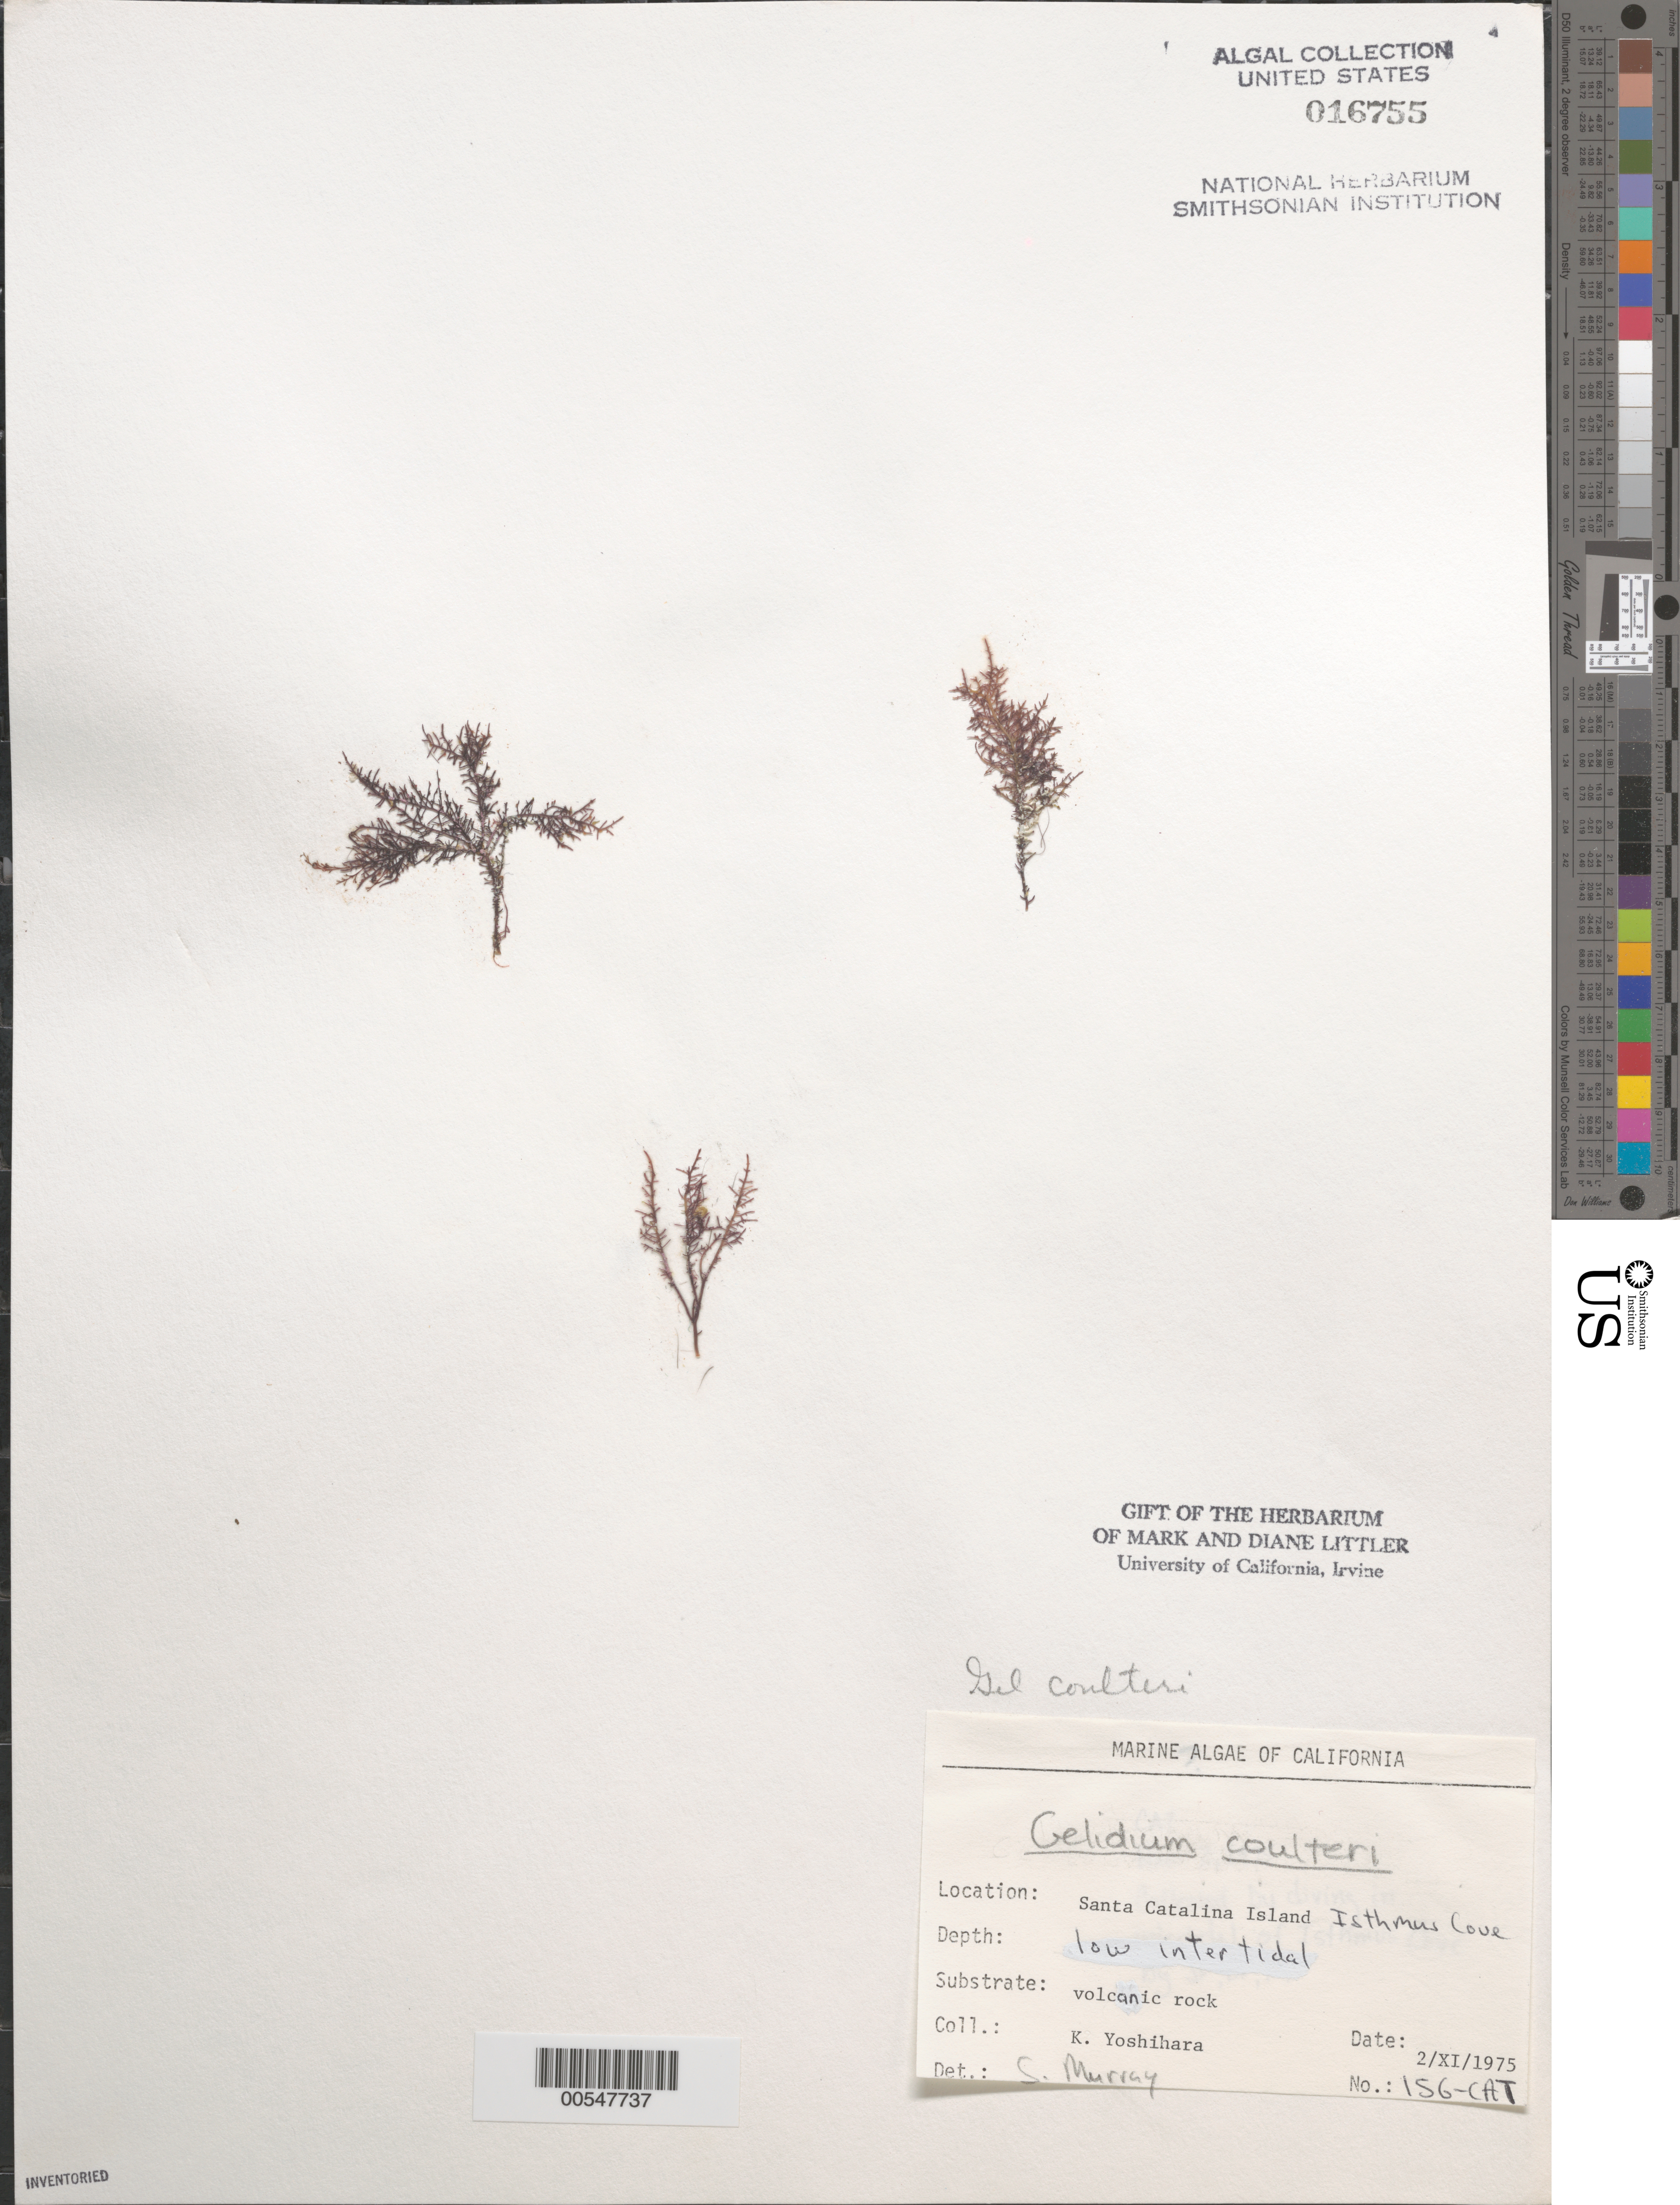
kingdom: Plantae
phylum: Rhodophyta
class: Florideophyceae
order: Gelidiales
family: Gelidiaceae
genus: Gelidium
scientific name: Gelidium coulteri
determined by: Murray, S. N.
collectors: K. Yoshihara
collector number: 156-cat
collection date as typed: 02 Nov 1975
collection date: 1975-11-02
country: United States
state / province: California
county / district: Los Angeles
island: Santa Catalina Island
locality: Isthmus Cove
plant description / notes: BLM-SOCALBIGHT Rocky Intertidal Survey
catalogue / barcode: US 16755